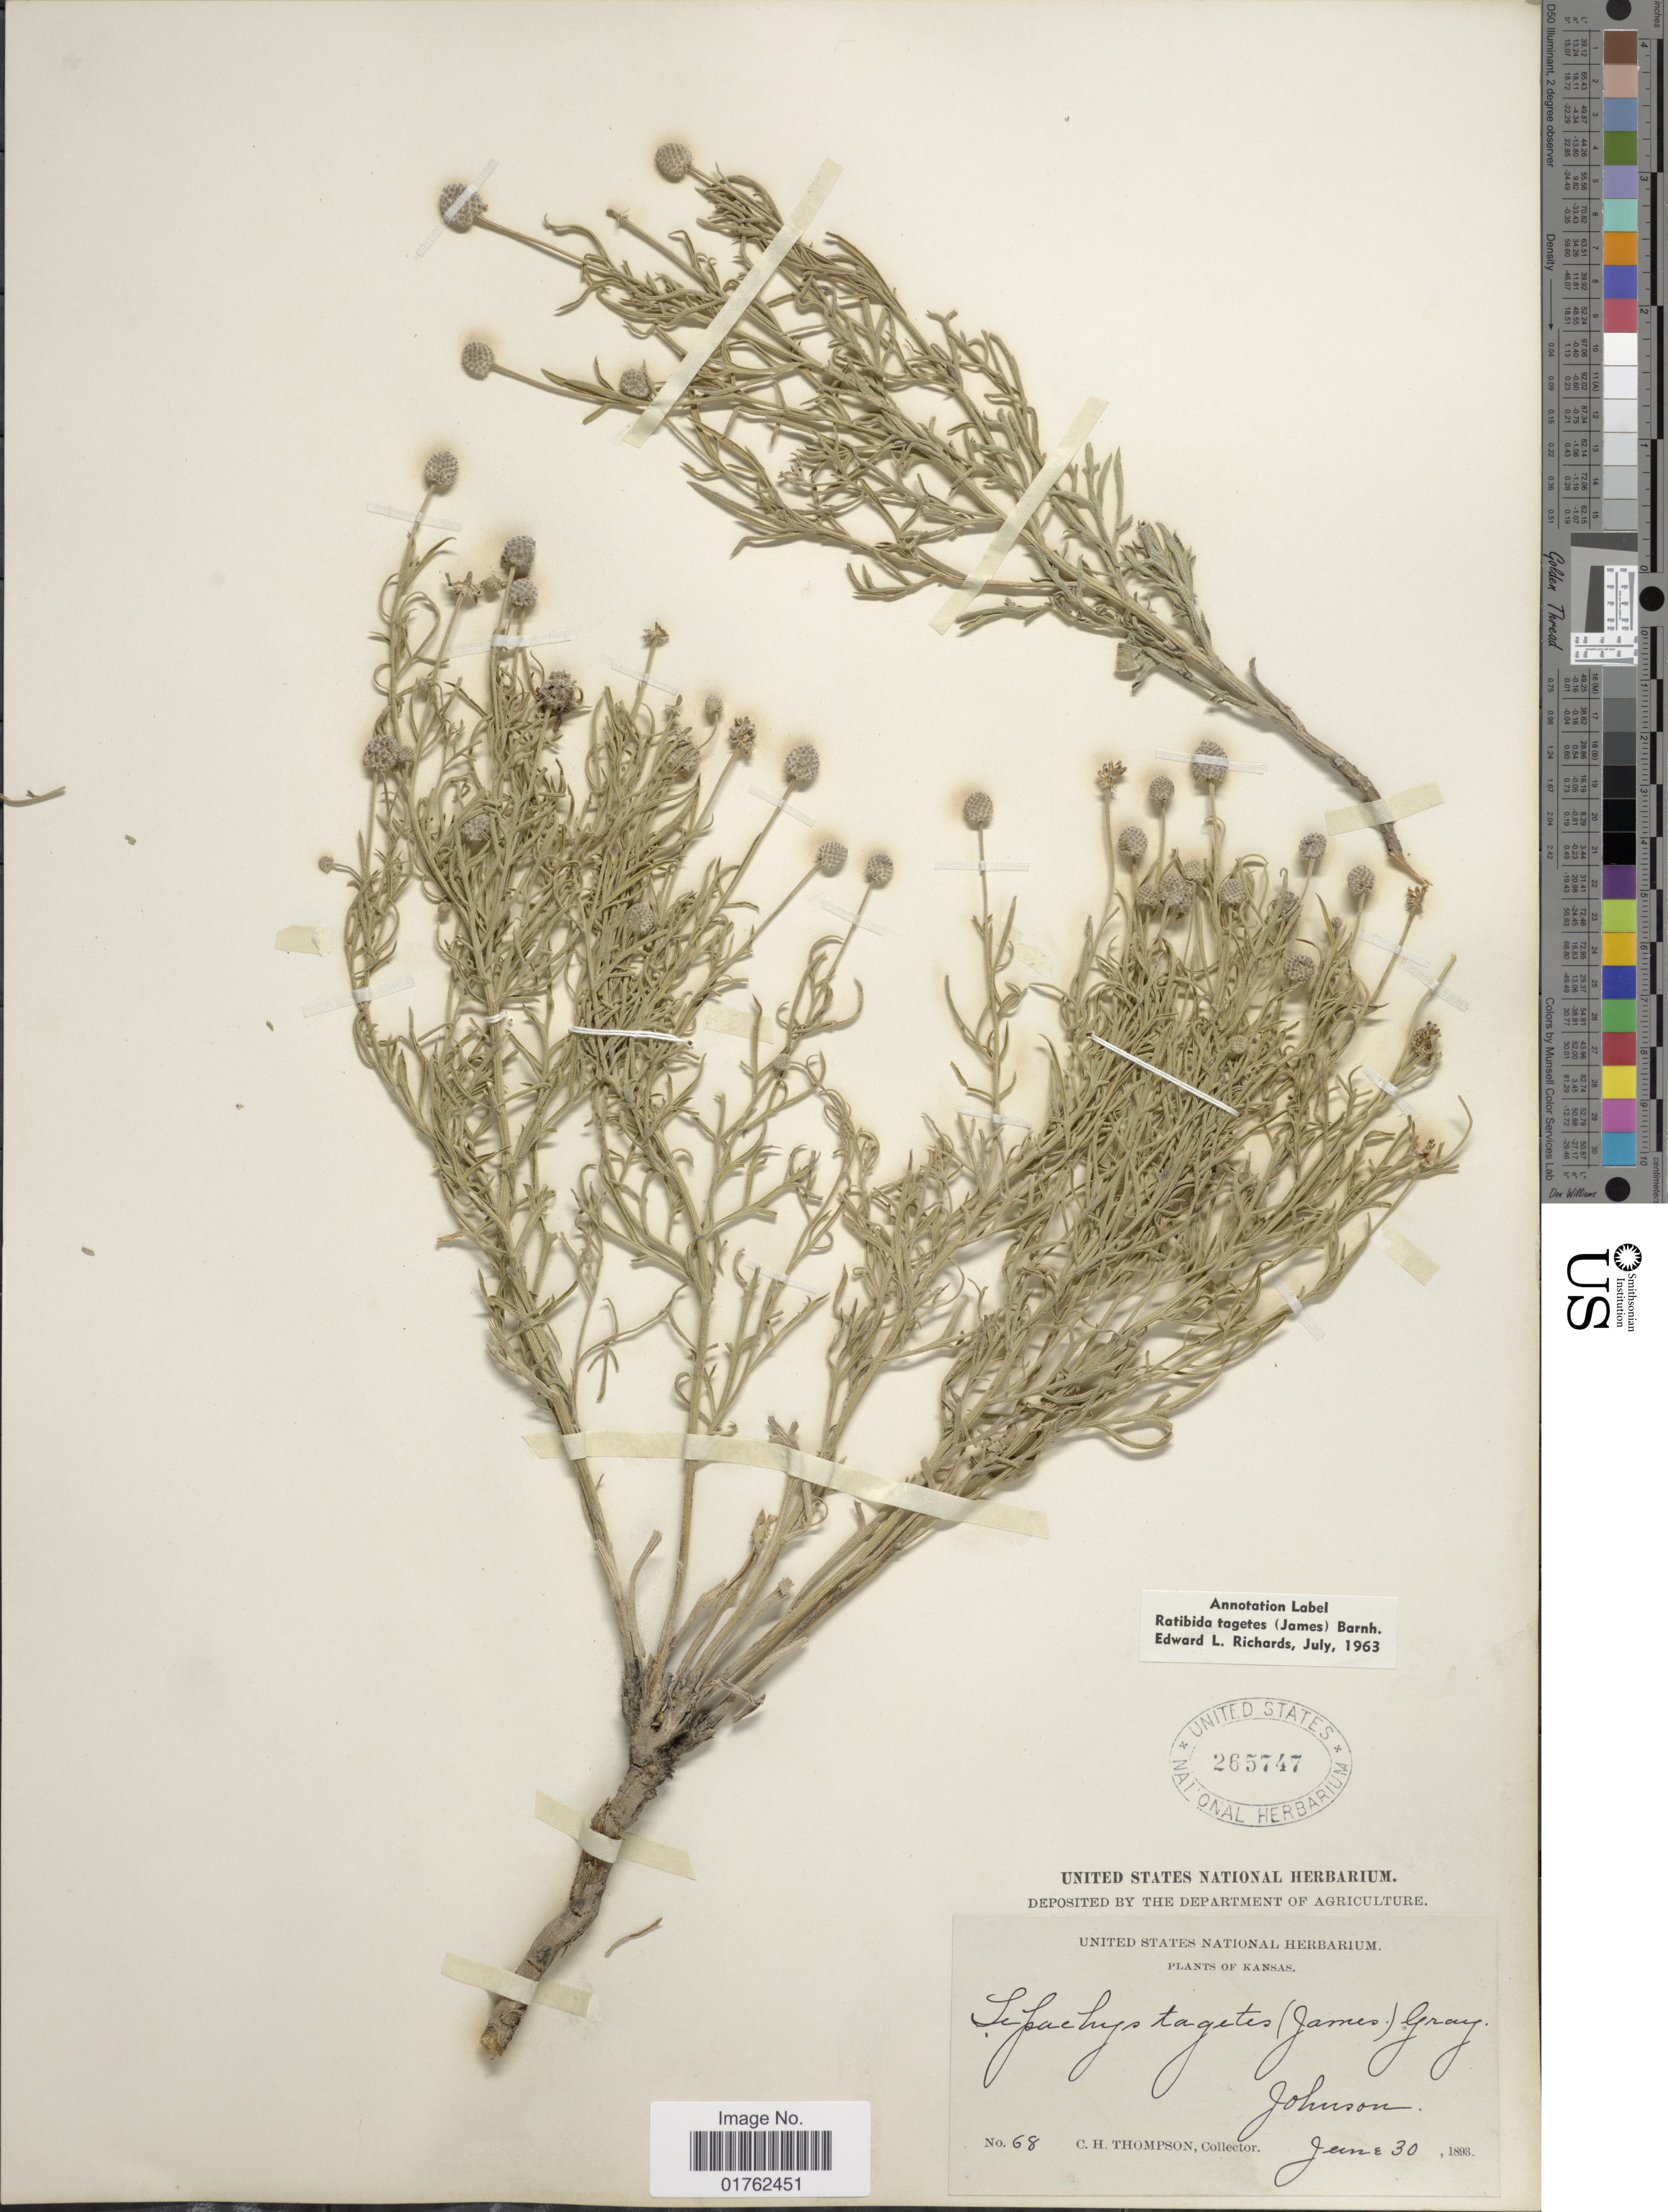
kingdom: Plantae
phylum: Tracheophyta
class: Magnoliopsida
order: Asterales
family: Asteraceae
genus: Ratibida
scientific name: Ratibida tagetes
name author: (James) Barnhart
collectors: C. H. Thompson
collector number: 68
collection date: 1893-06-30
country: United States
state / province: Kansas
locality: Johnson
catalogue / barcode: US 265747